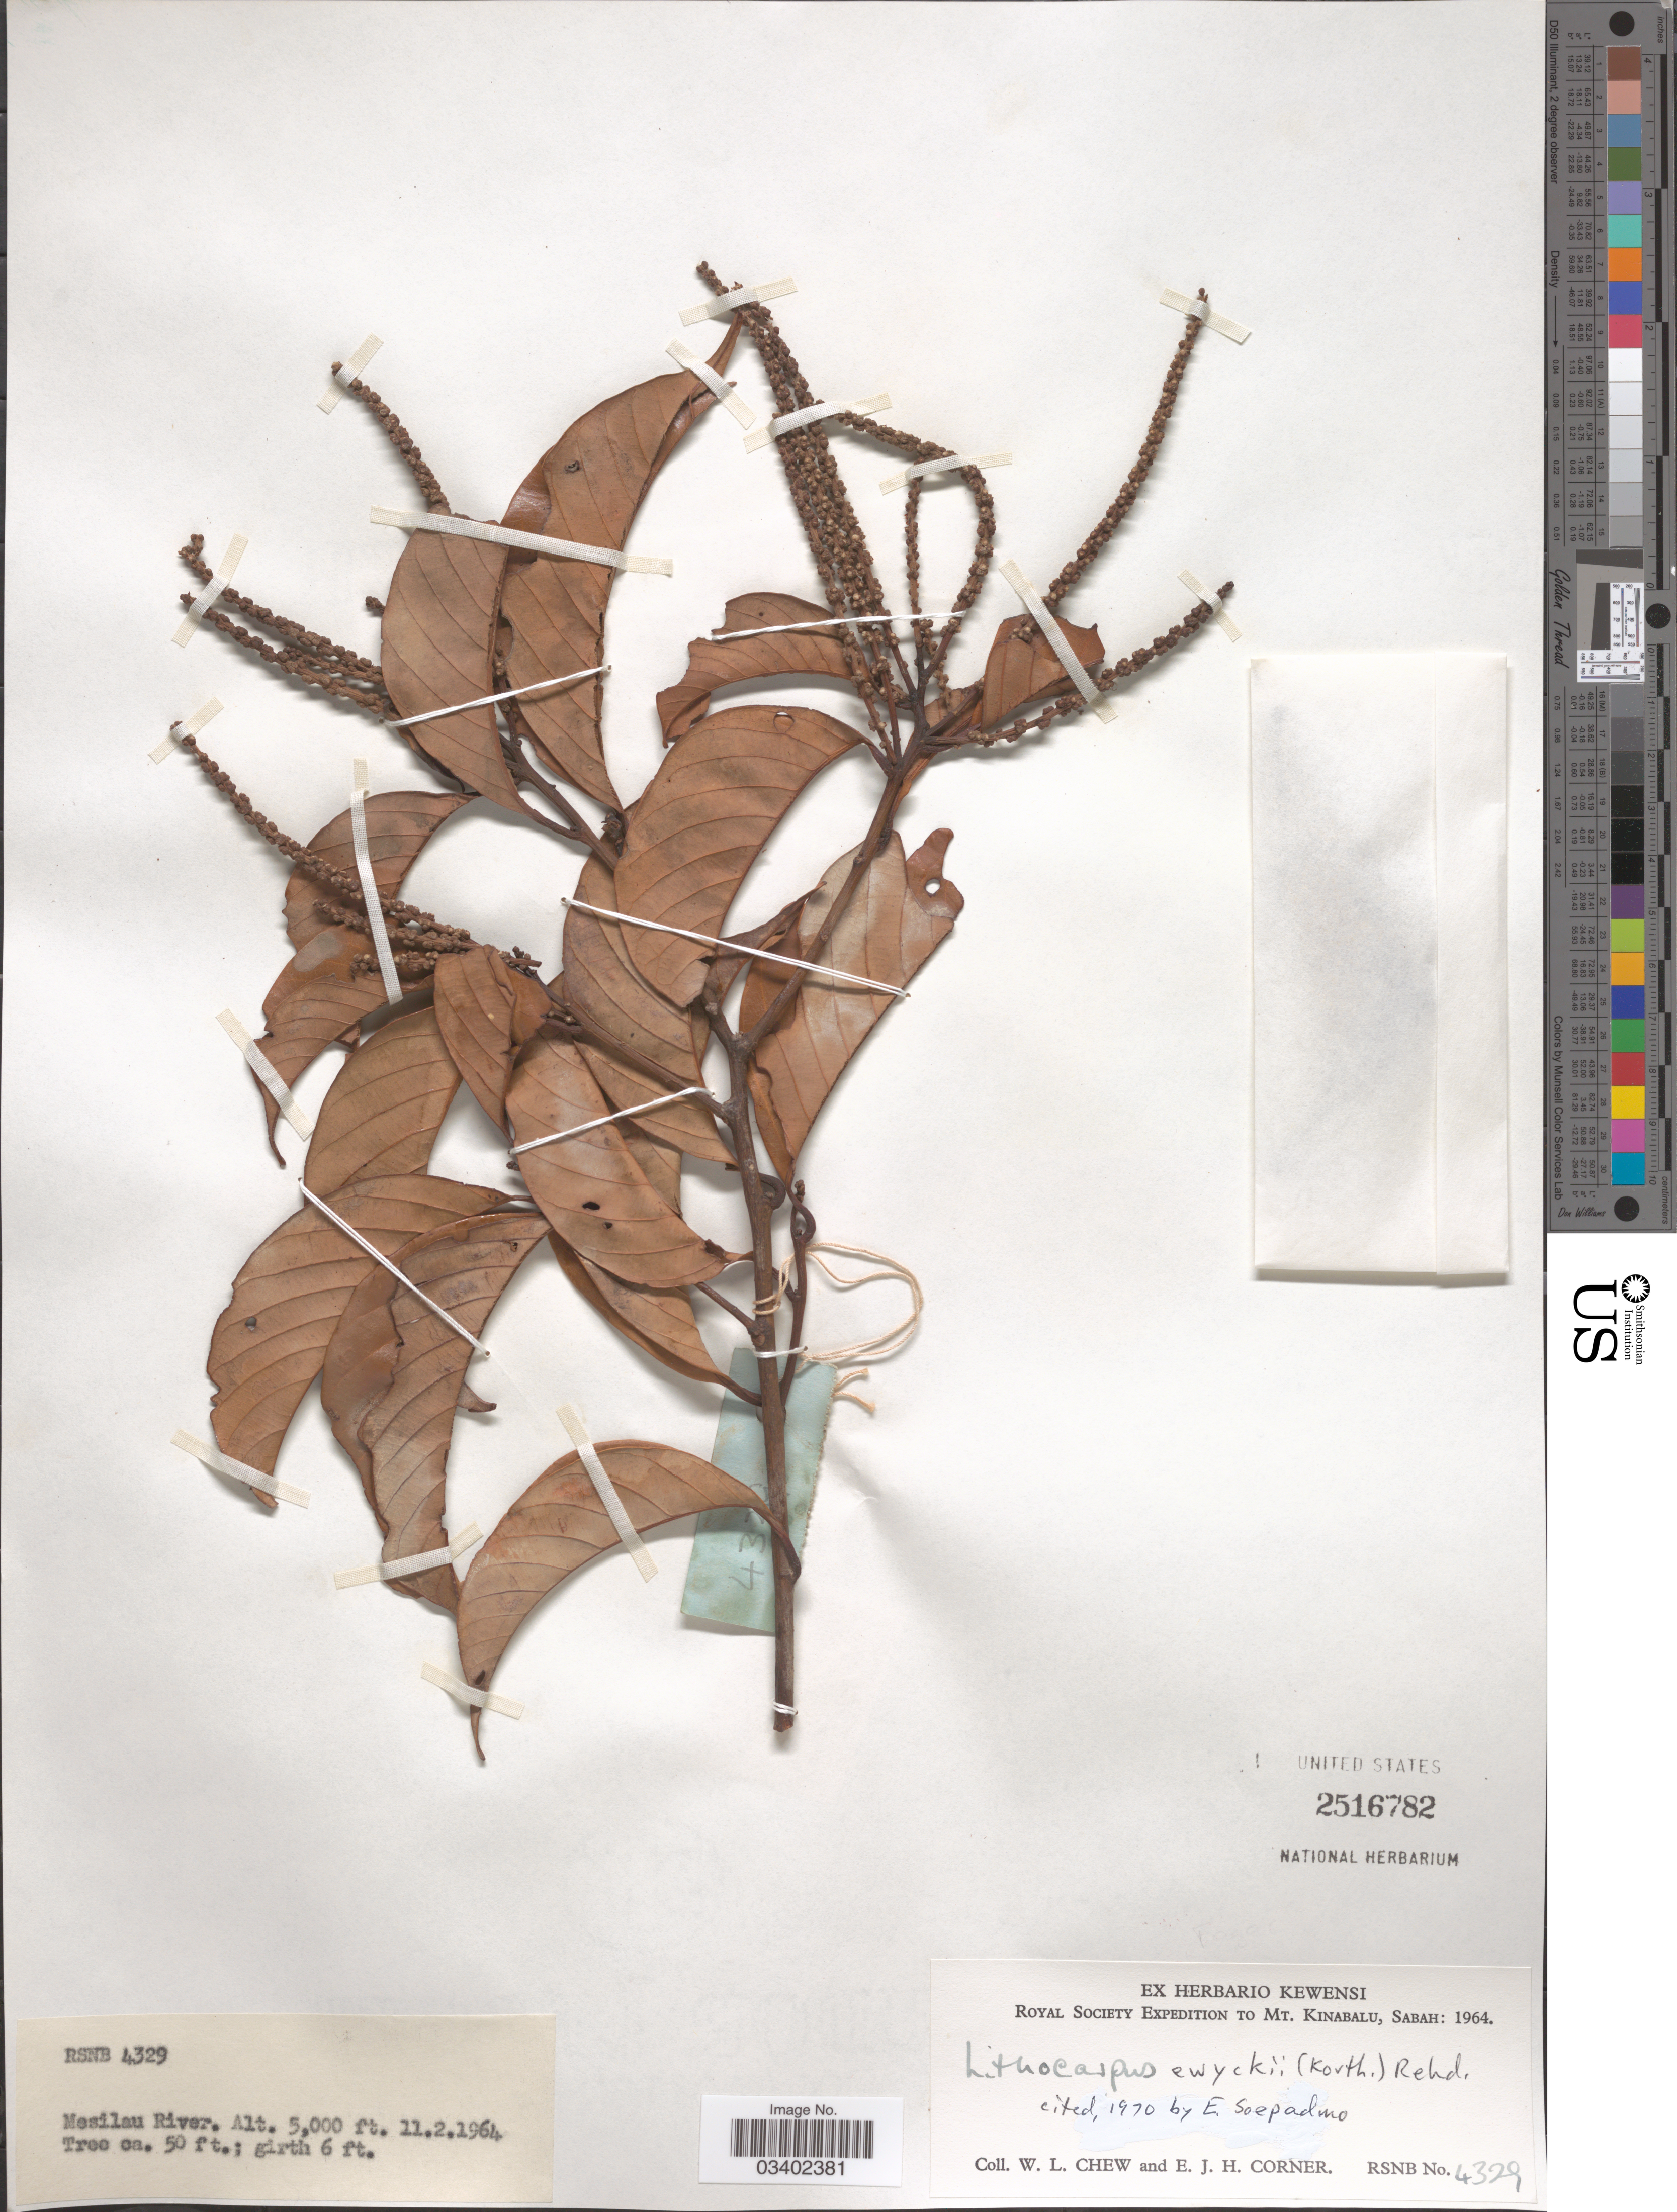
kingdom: Plantae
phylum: Tracheophyta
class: Magnoliopsida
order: Fagales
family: Fagaceae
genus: Lithocarpus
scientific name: Lithocarpus ewyckii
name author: (Korth.) Rehder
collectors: W. Chew & E. Corner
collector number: RSNB 4329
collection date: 1964-02-11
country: Malaysia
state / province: Sabah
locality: Mt. Kinabalu. Mesilau River.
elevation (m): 1524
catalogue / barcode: US 2516782